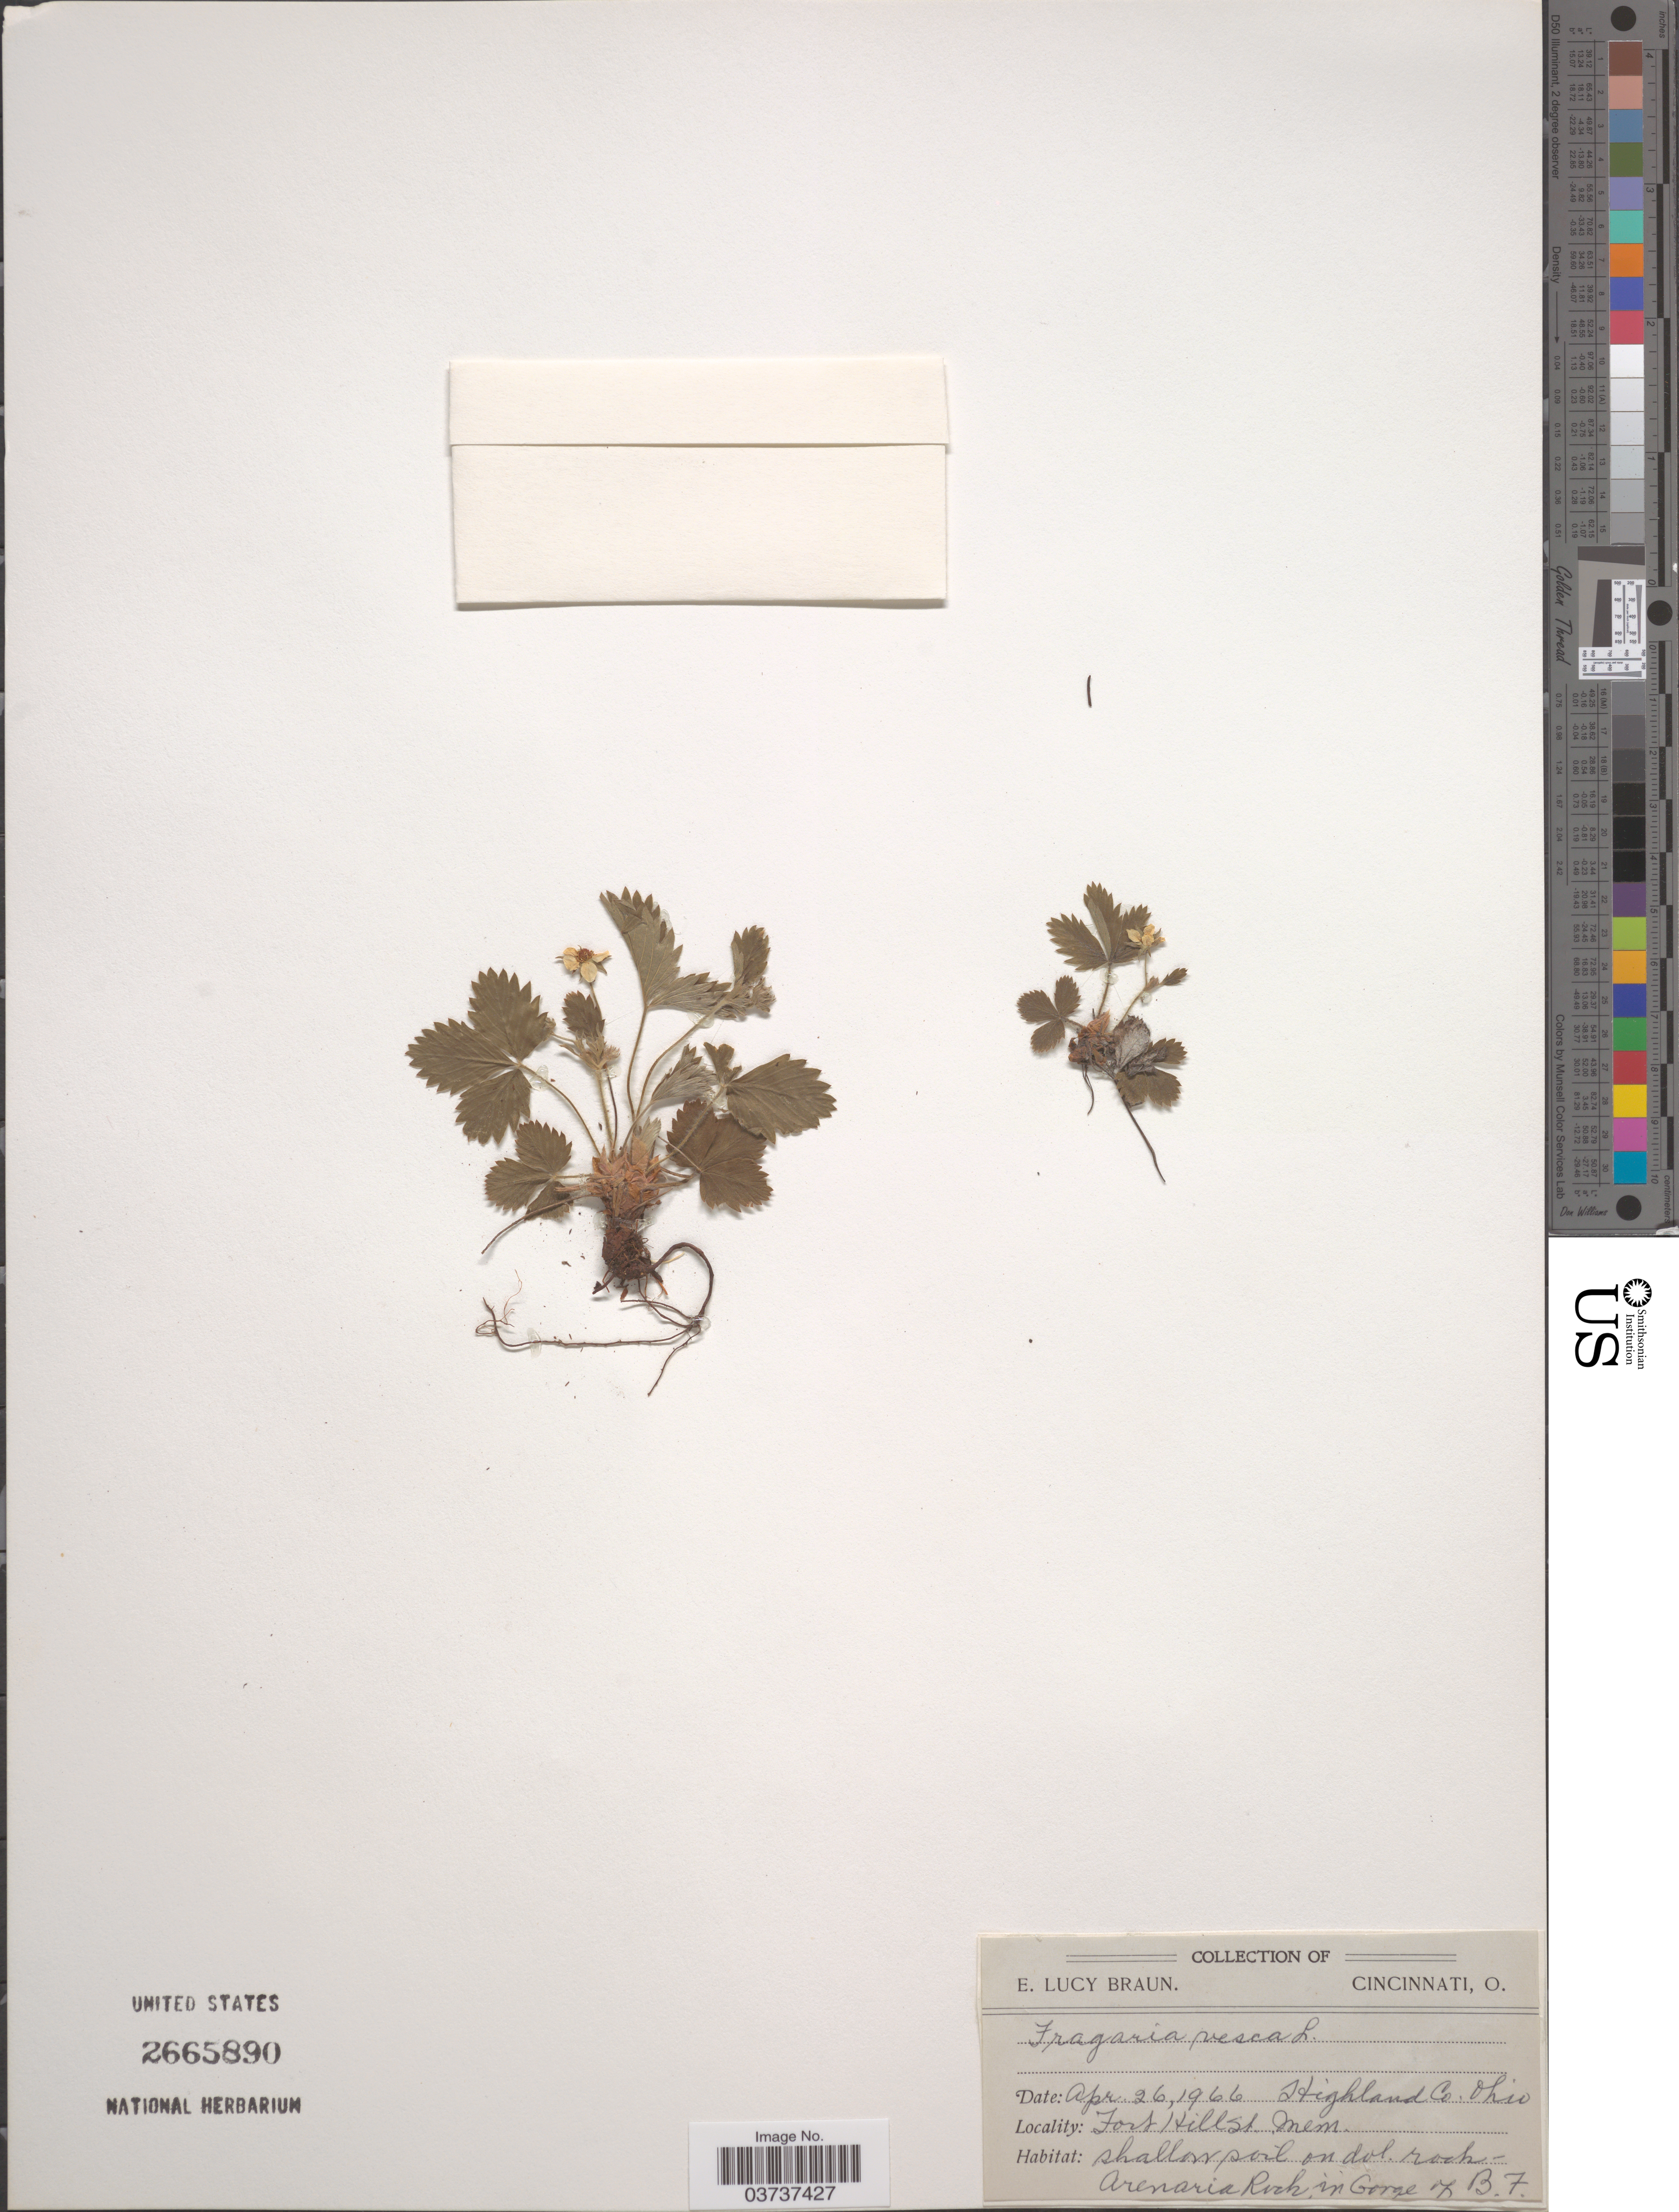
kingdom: Plantae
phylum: Tracheophyta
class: Magnoliopsida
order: Rosales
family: Rosaceae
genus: Fragaria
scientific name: Fragaria vesca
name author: L.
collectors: E. L. Braun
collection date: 1966-04-26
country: United States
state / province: Ohio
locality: Highland Co. Fort Hill St. Mem. In Gorge of B. 7.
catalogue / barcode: US 2665890